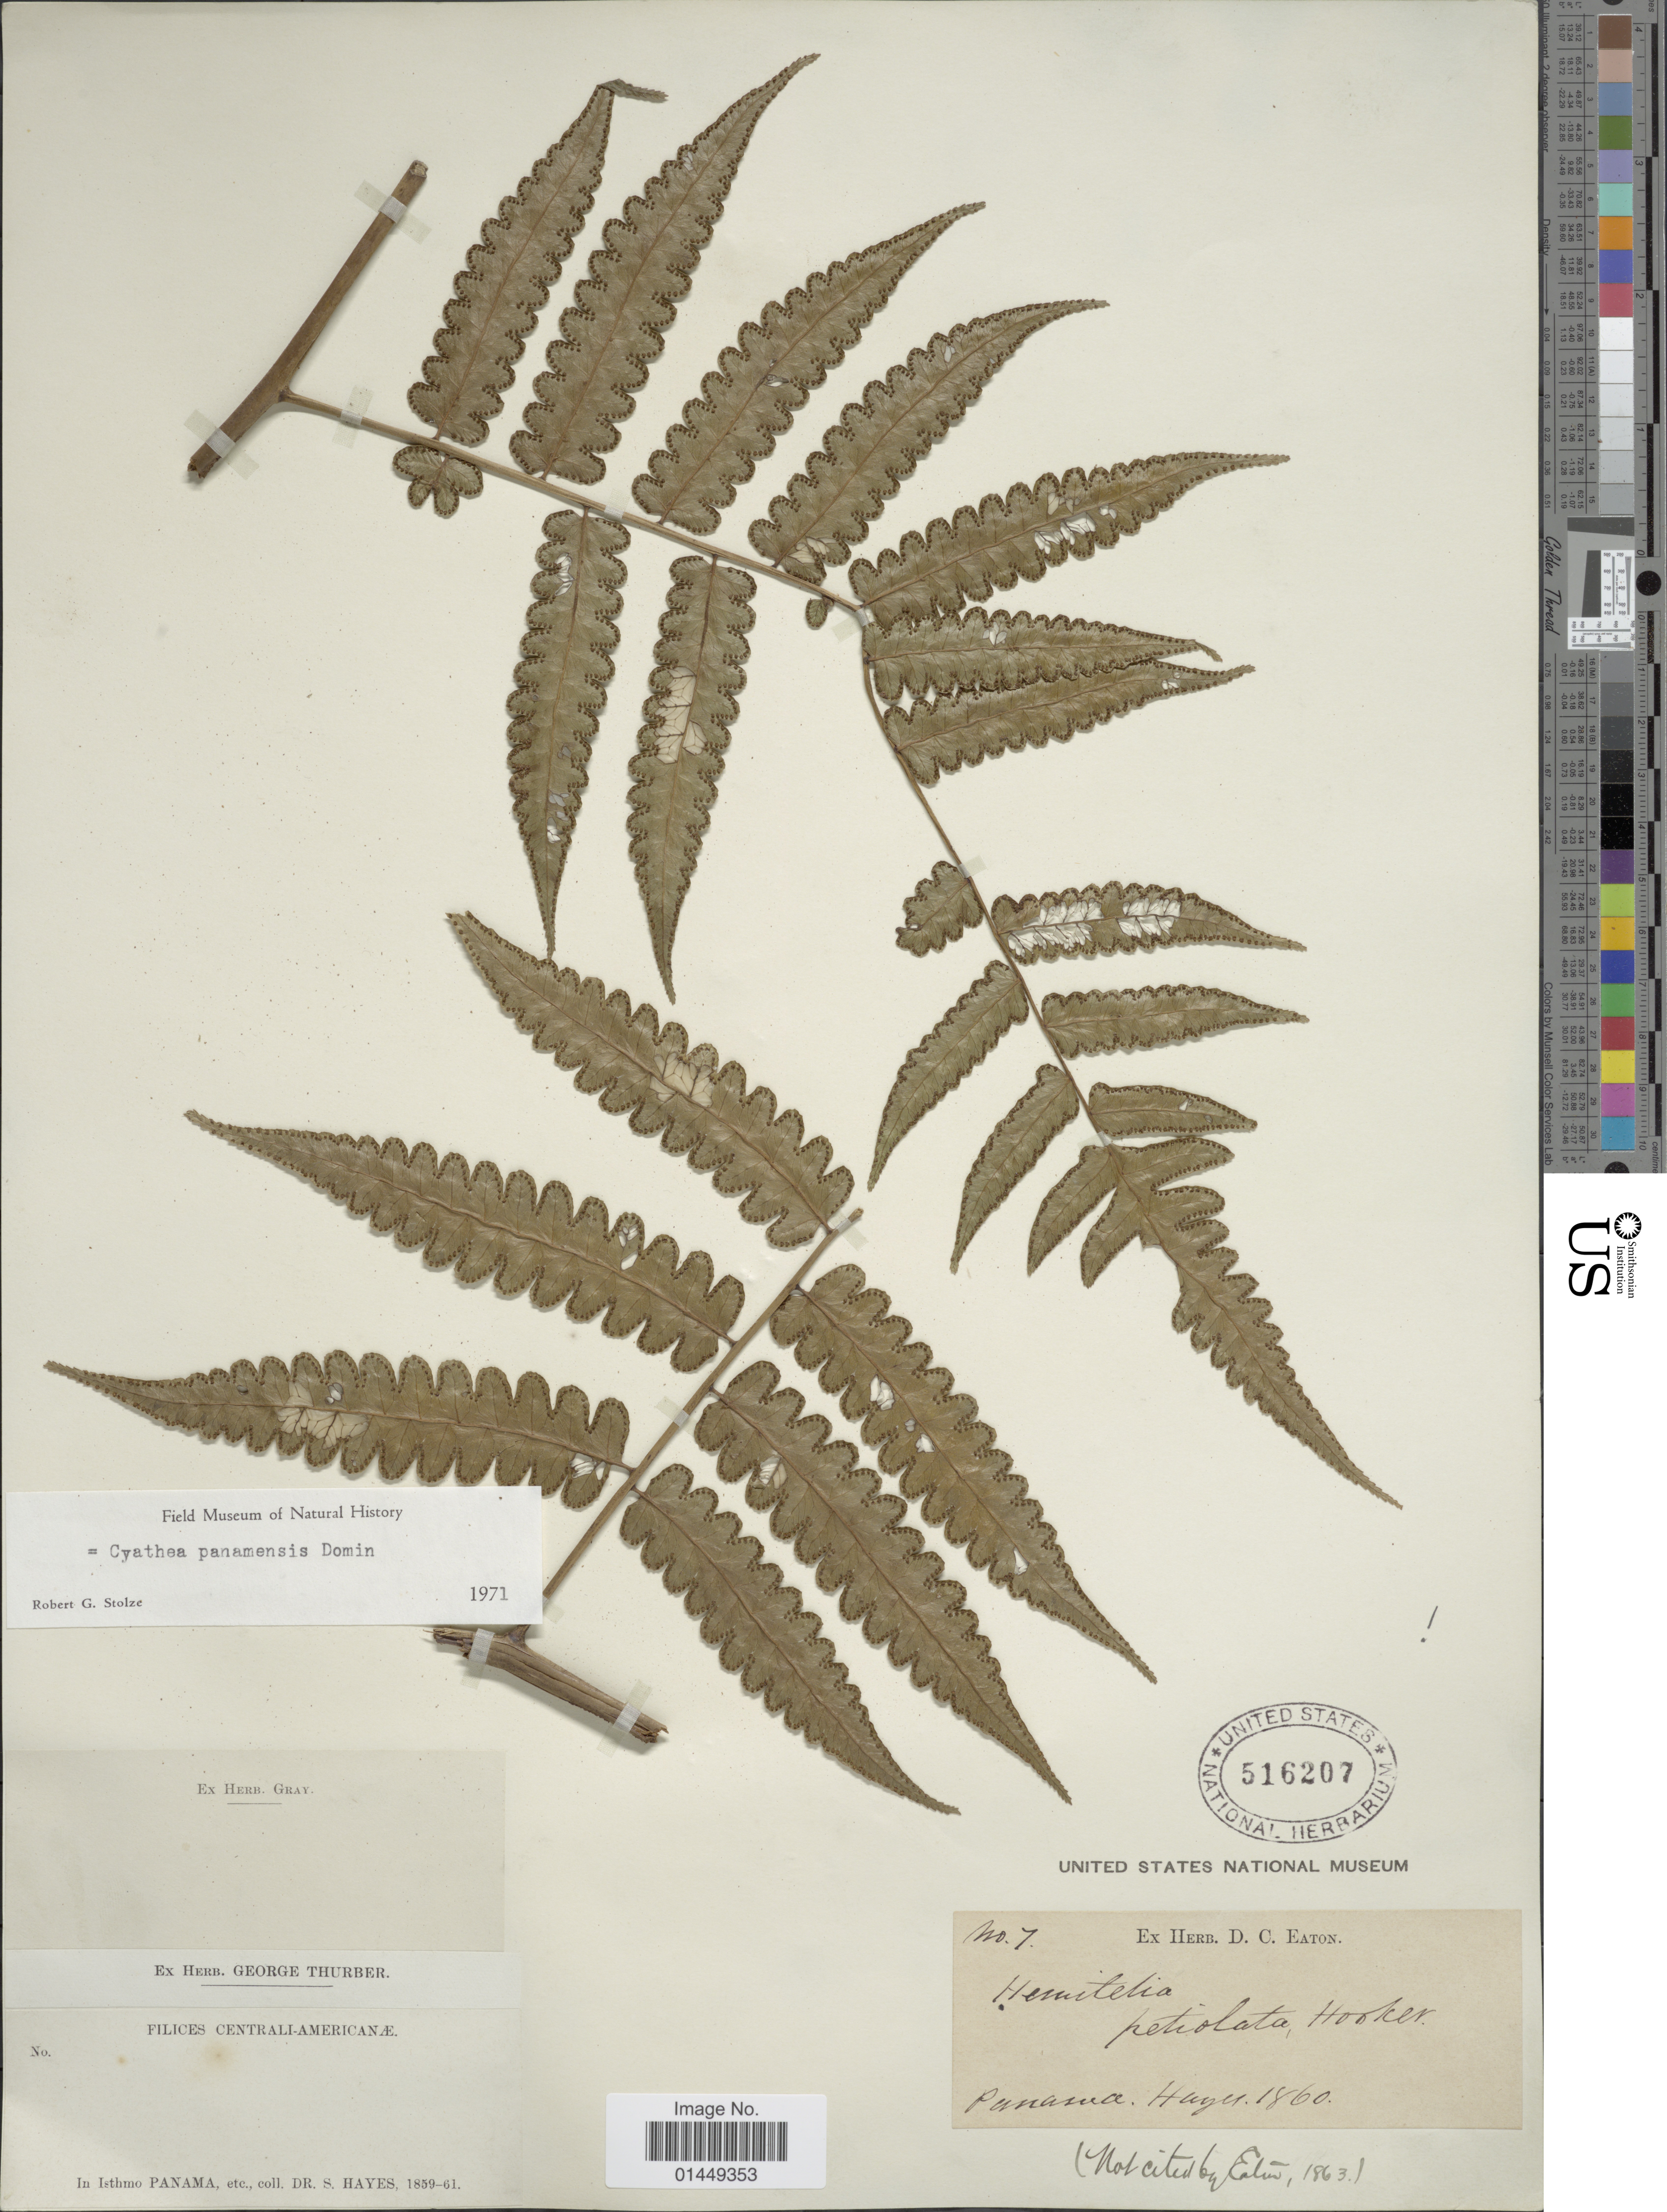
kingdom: Plantae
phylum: Tracheophyta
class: Polypodiopsida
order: Cyatheales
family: Cyatheaceae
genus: Cyathea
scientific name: Cyathea petiolata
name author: (Hook.) R.M. Tryon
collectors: S. Hayes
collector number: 7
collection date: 1860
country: Panama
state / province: Panamá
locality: In Isthmo Panama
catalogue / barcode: US 516207